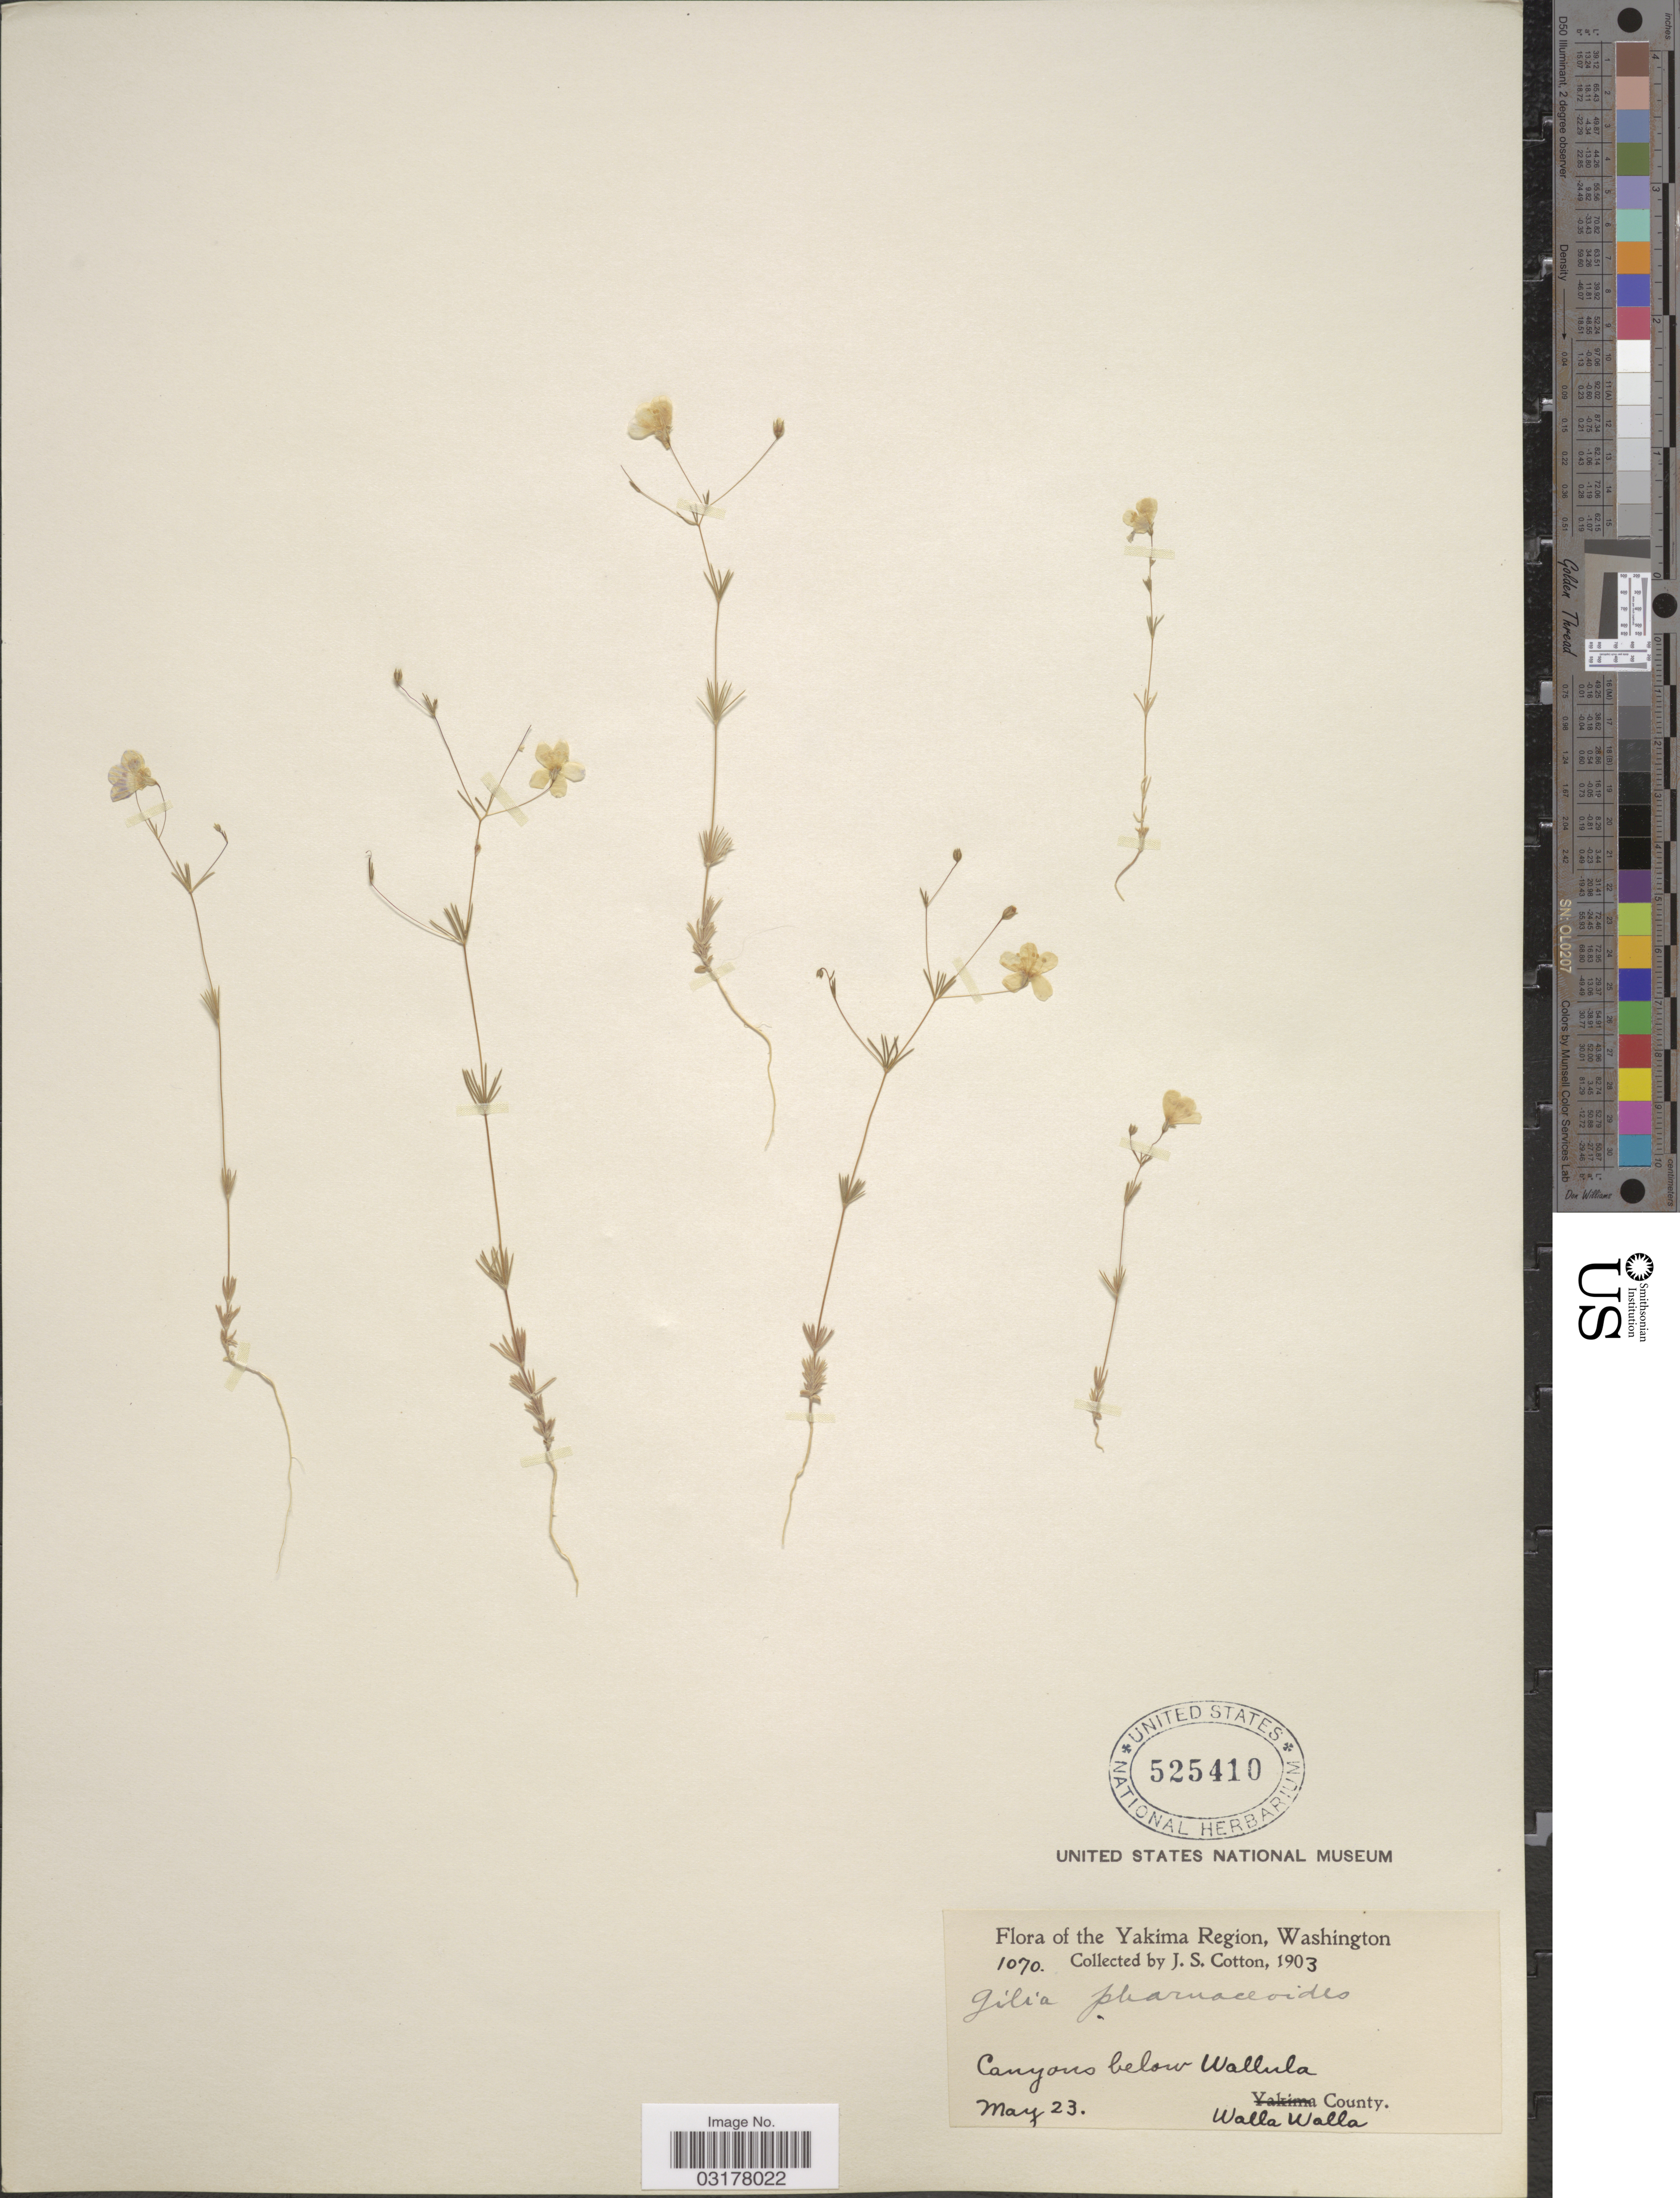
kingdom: Plantae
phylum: Tracheophyta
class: Magnoliopsida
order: Ericales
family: Polemoniaceae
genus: Linanthus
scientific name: Linanthus pharnaceoides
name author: (Benth.) Greene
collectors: J. S. Cotton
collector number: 1070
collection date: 1903-05-23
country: United States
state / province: Washington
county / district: Walla Walla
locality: Yakima Region, Canyons below Wallula, Walla Walla County.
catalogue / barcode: US 525410